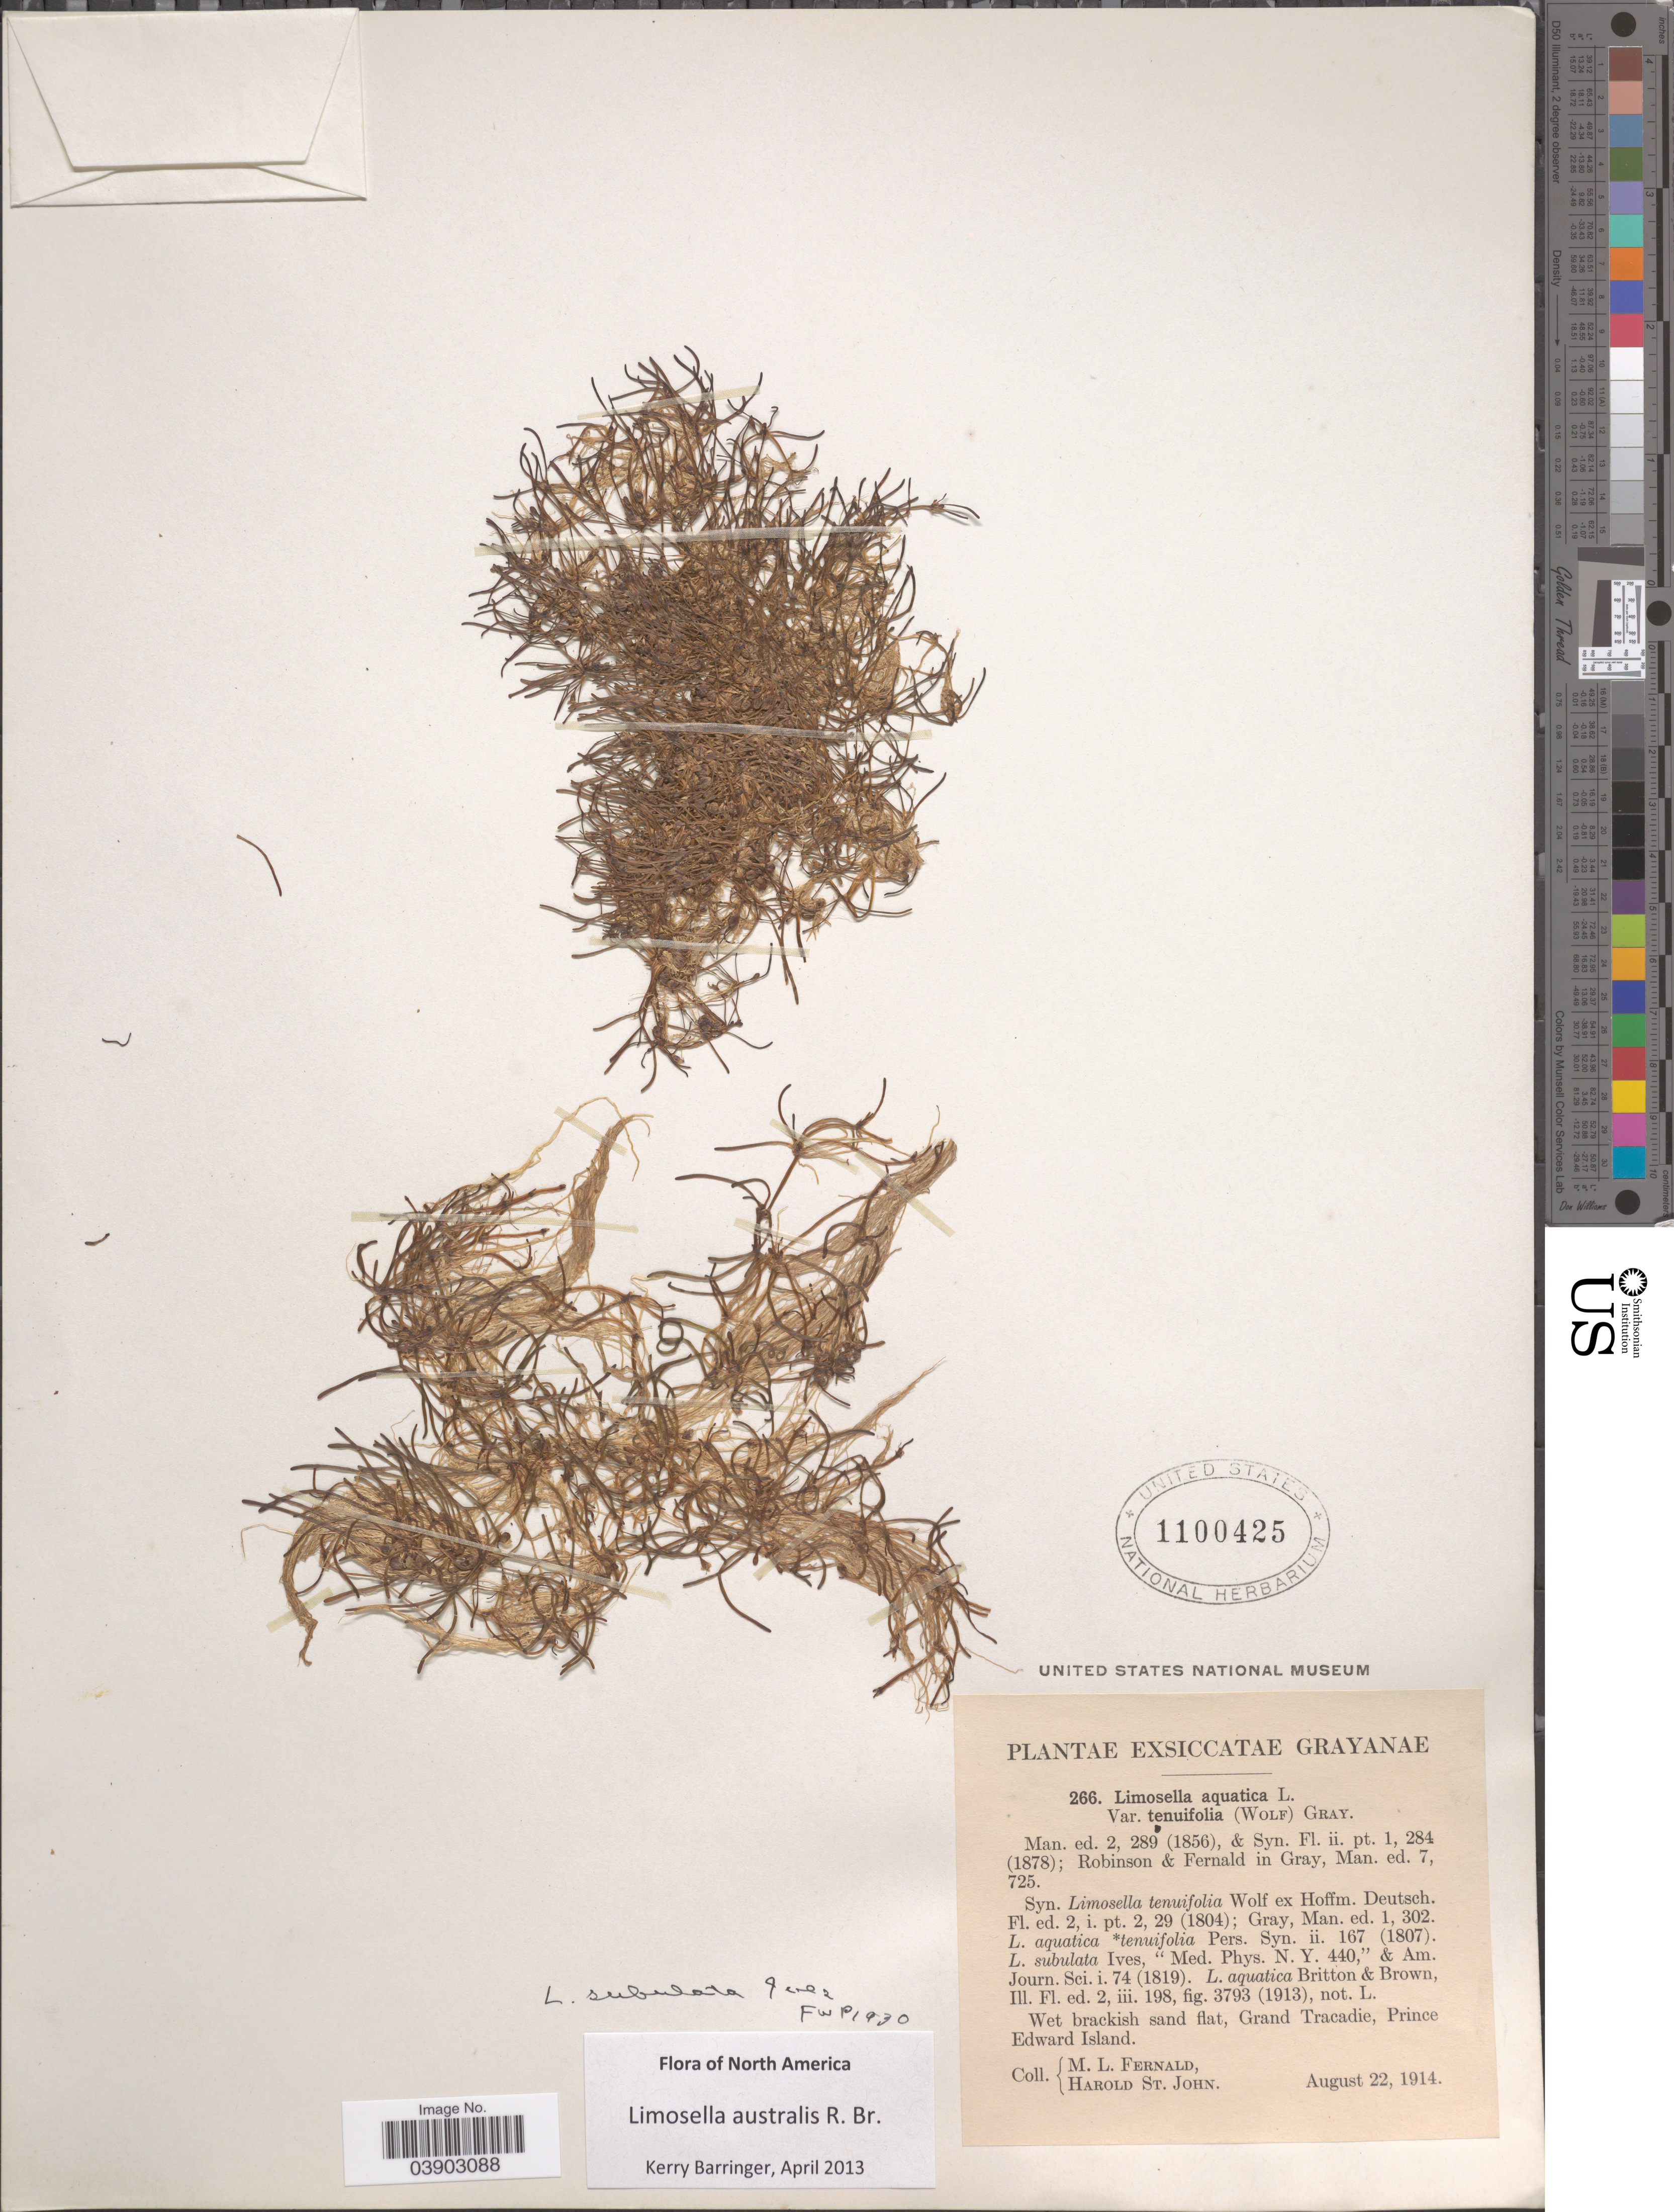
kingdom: Plantae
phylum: Tracheophyta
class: Magnoliopsida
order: Lamiales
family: Scrophulariaceae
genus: Limosella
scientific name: Limosella australis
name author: R. Br.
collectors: M. L. Fernald & H. St. John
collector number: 266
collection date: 1914-08-22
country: Canada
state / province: Prince Edward Island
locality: Grayanae. Wet brackish sand flat, Grand Tracadie.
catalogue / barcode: US 1100425